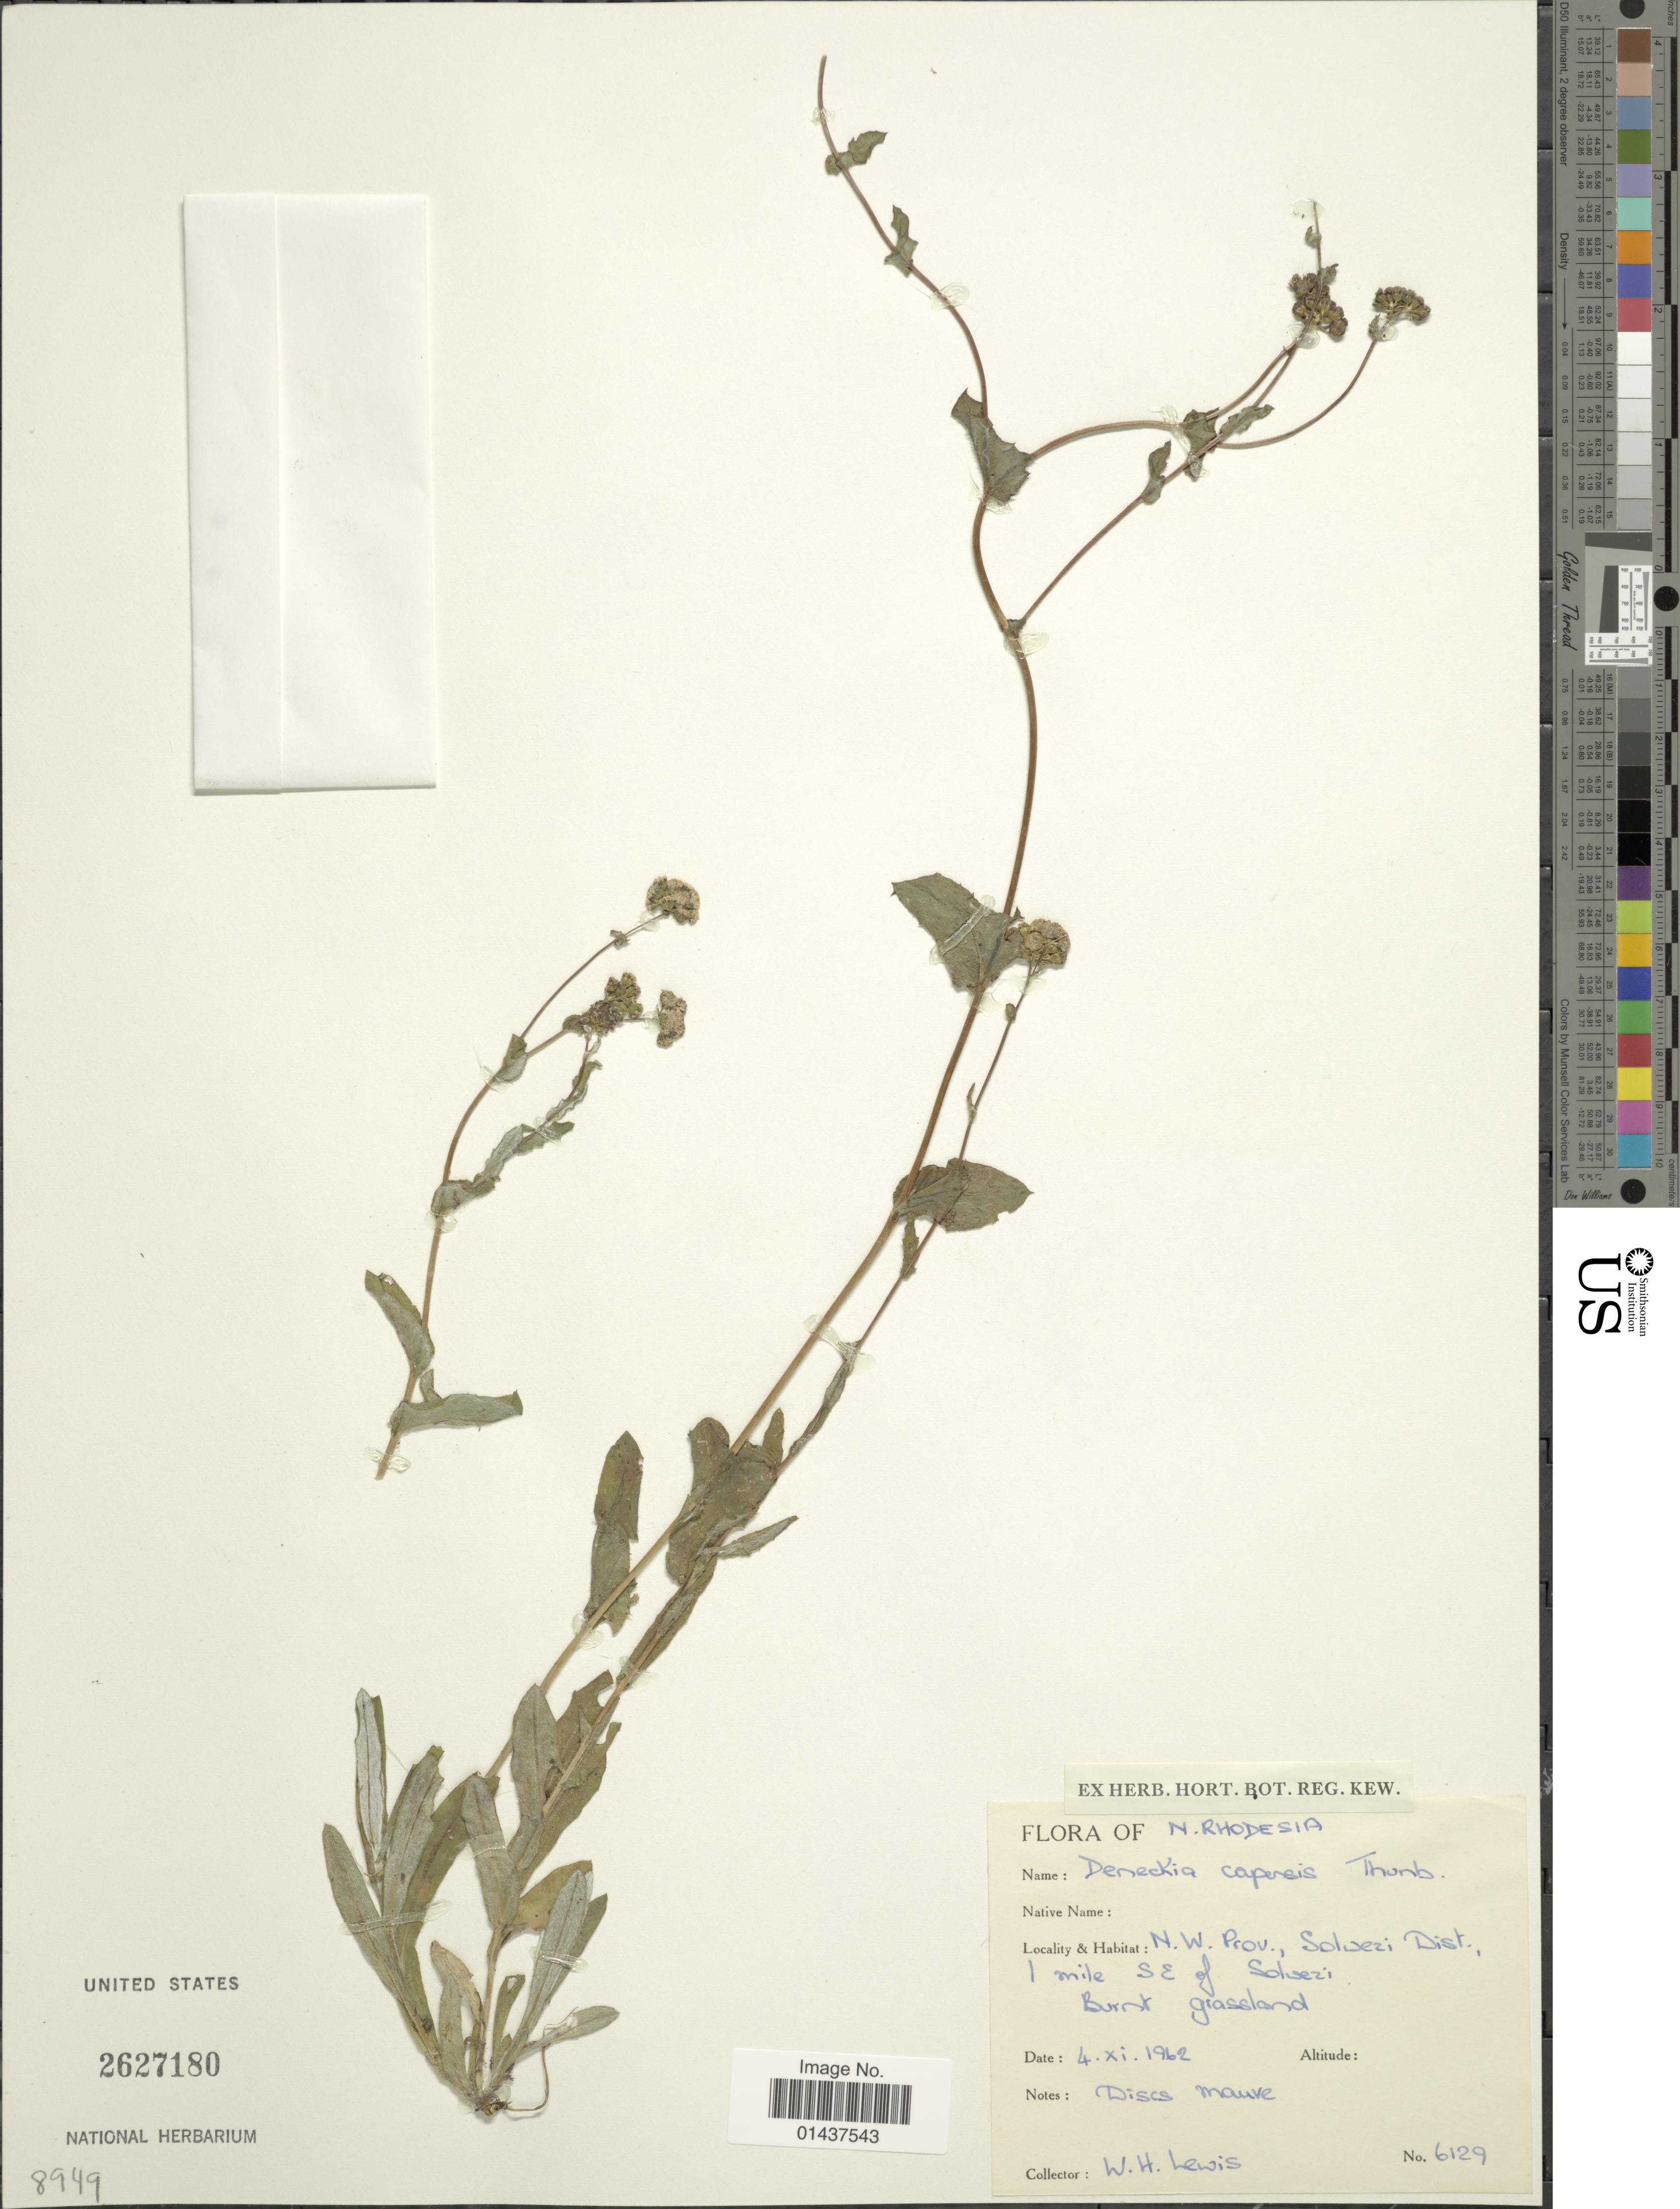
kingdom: Plantae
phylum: Tracheophyta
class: Magnoliopsida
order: Asterales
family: Asteraceae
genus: Denekia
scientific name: Denekia capensis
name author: Thunb.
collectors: W. H. Lewis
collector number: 6129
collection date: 1962-11-04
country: Zambia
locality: N. Rhodesia, N.W. Prov., Solwezi Dist., 1 mile SE of Solwezi, Burst grassland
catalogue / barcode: US 2627180